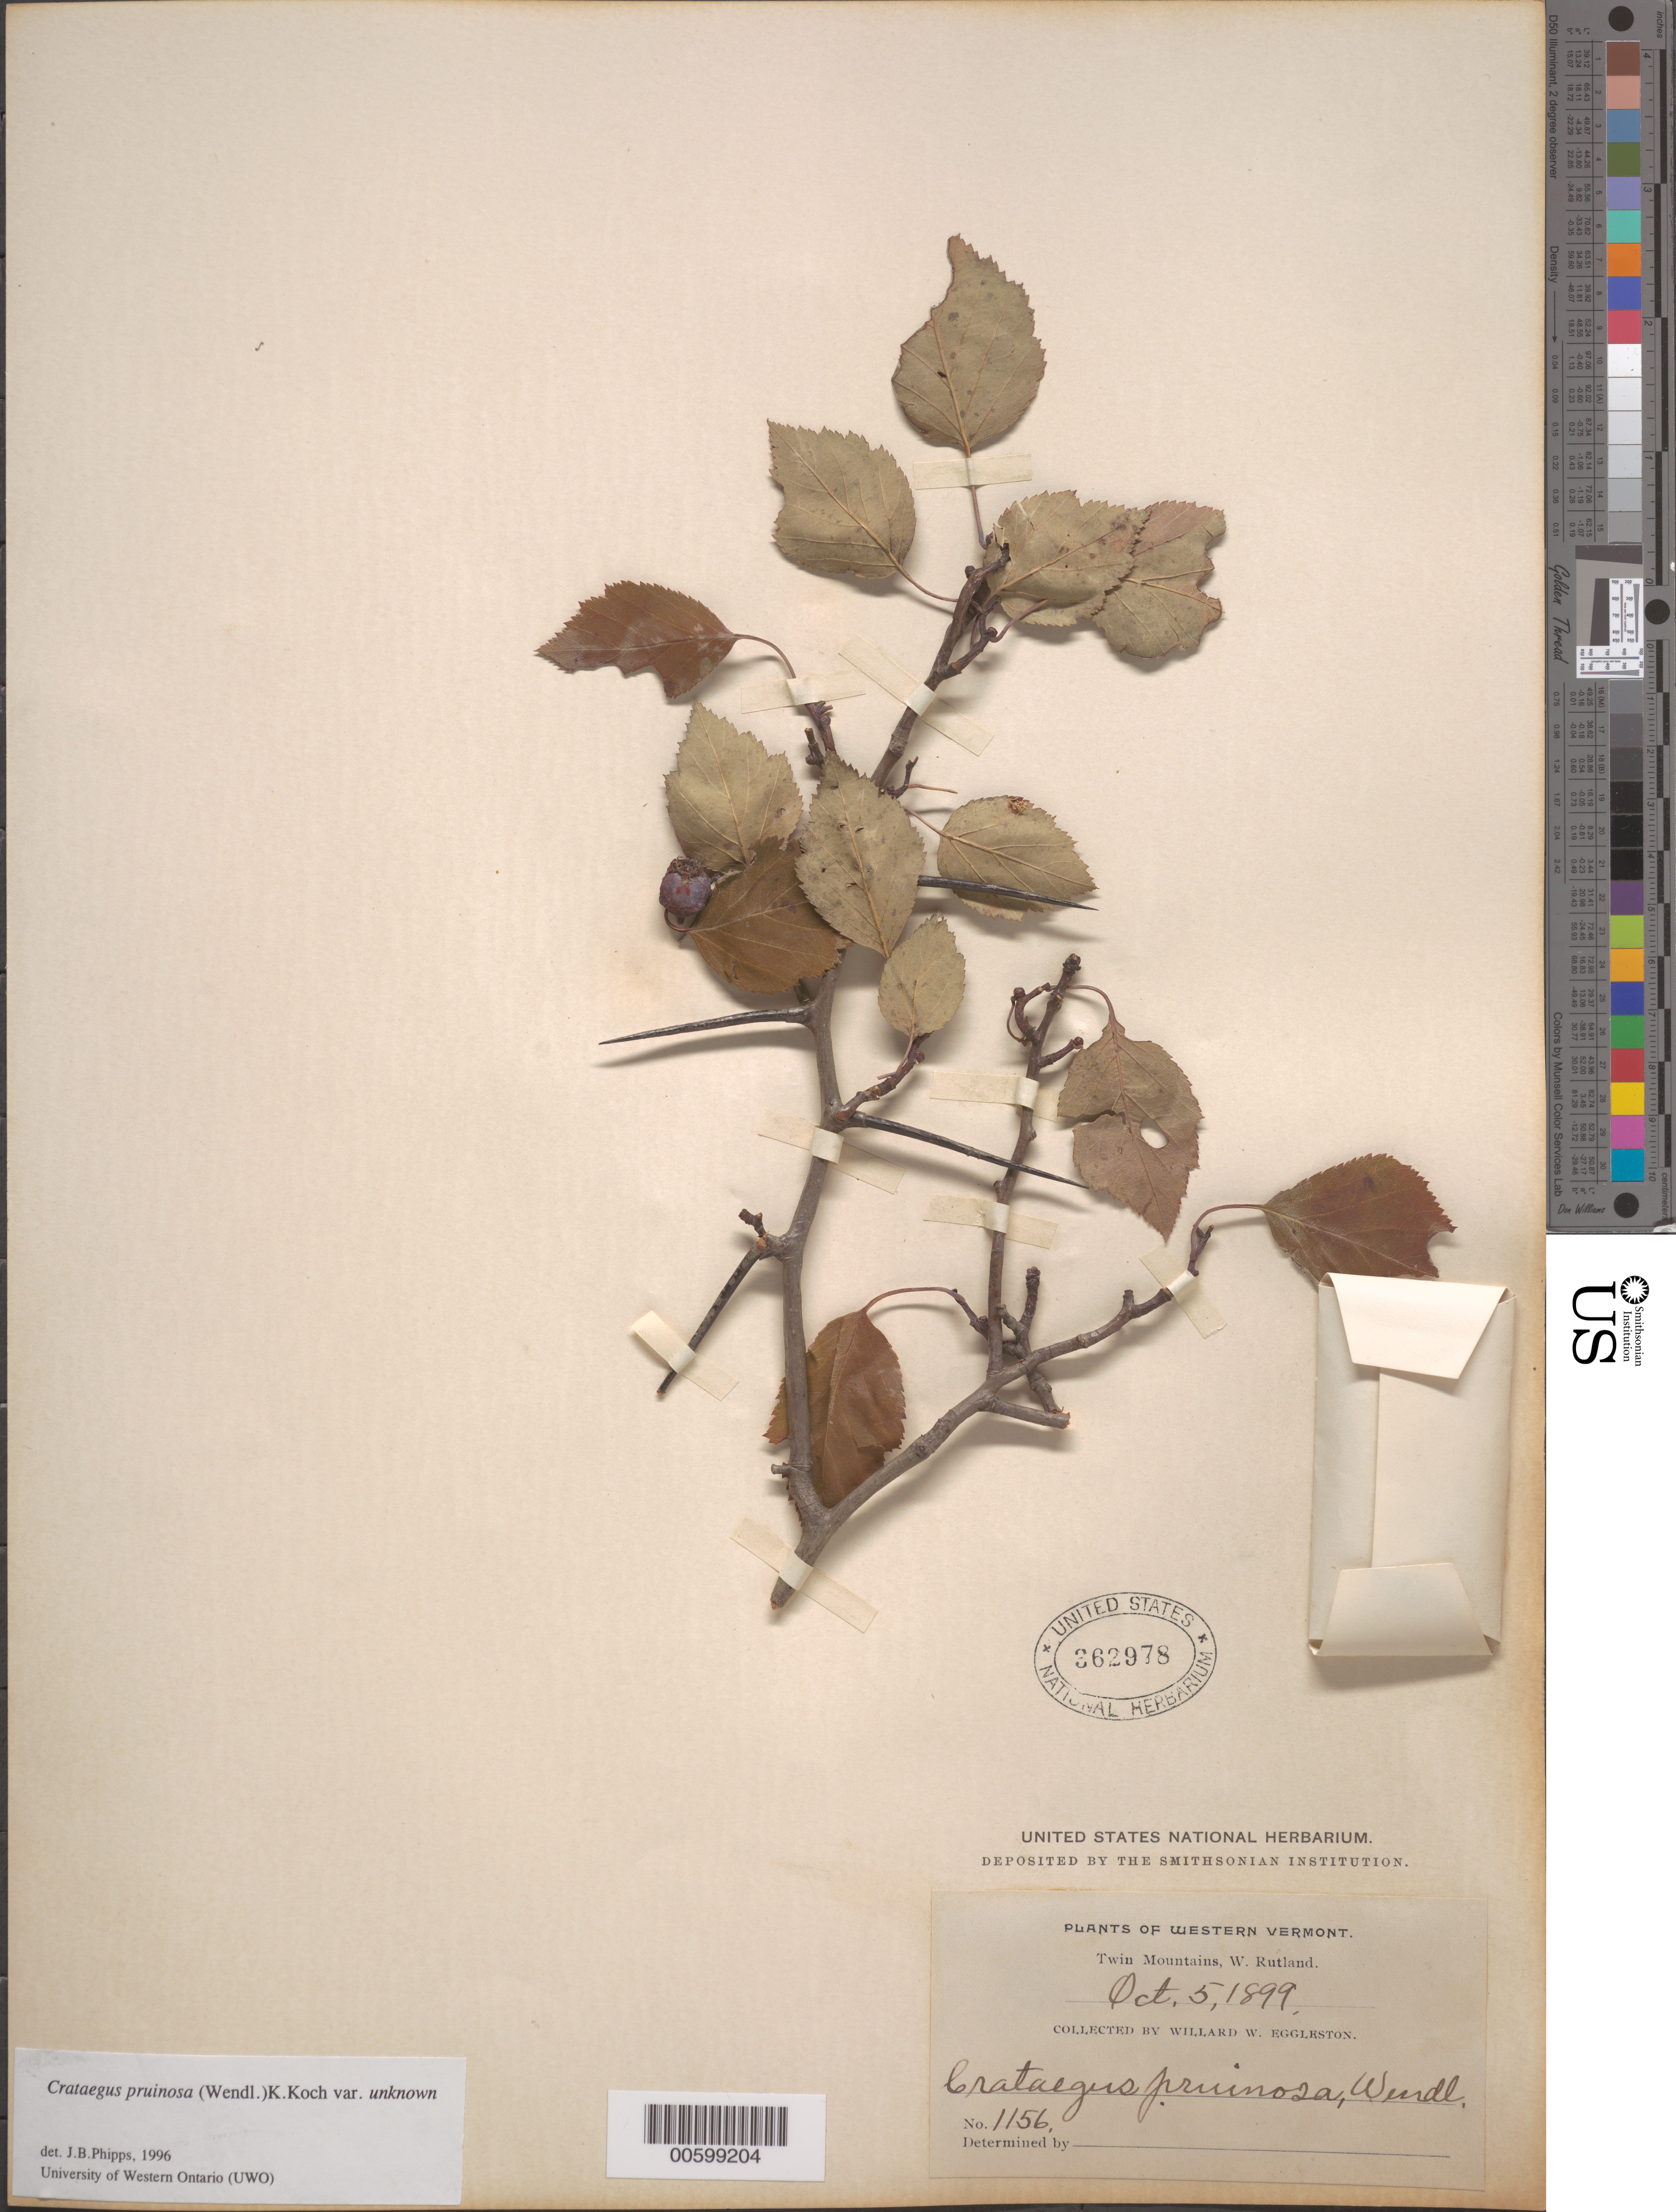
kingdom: Plantae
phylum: Tracheophyta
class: Magnoliopsida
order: Rosales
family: Rosaceae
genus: Crataegus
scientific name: Crataegus pruinosa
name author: (H.L. Wendl.) K. Koch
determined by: Phipps, James B., (UWO), University of Western Ontario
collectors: W. W. Eggleston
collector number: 1156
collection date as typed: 05 Oct 1899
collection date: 1899-10-05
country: United States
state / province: Vermont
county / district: Rutland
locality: Twin Mtns., W. Rutland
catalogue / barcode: US 362978